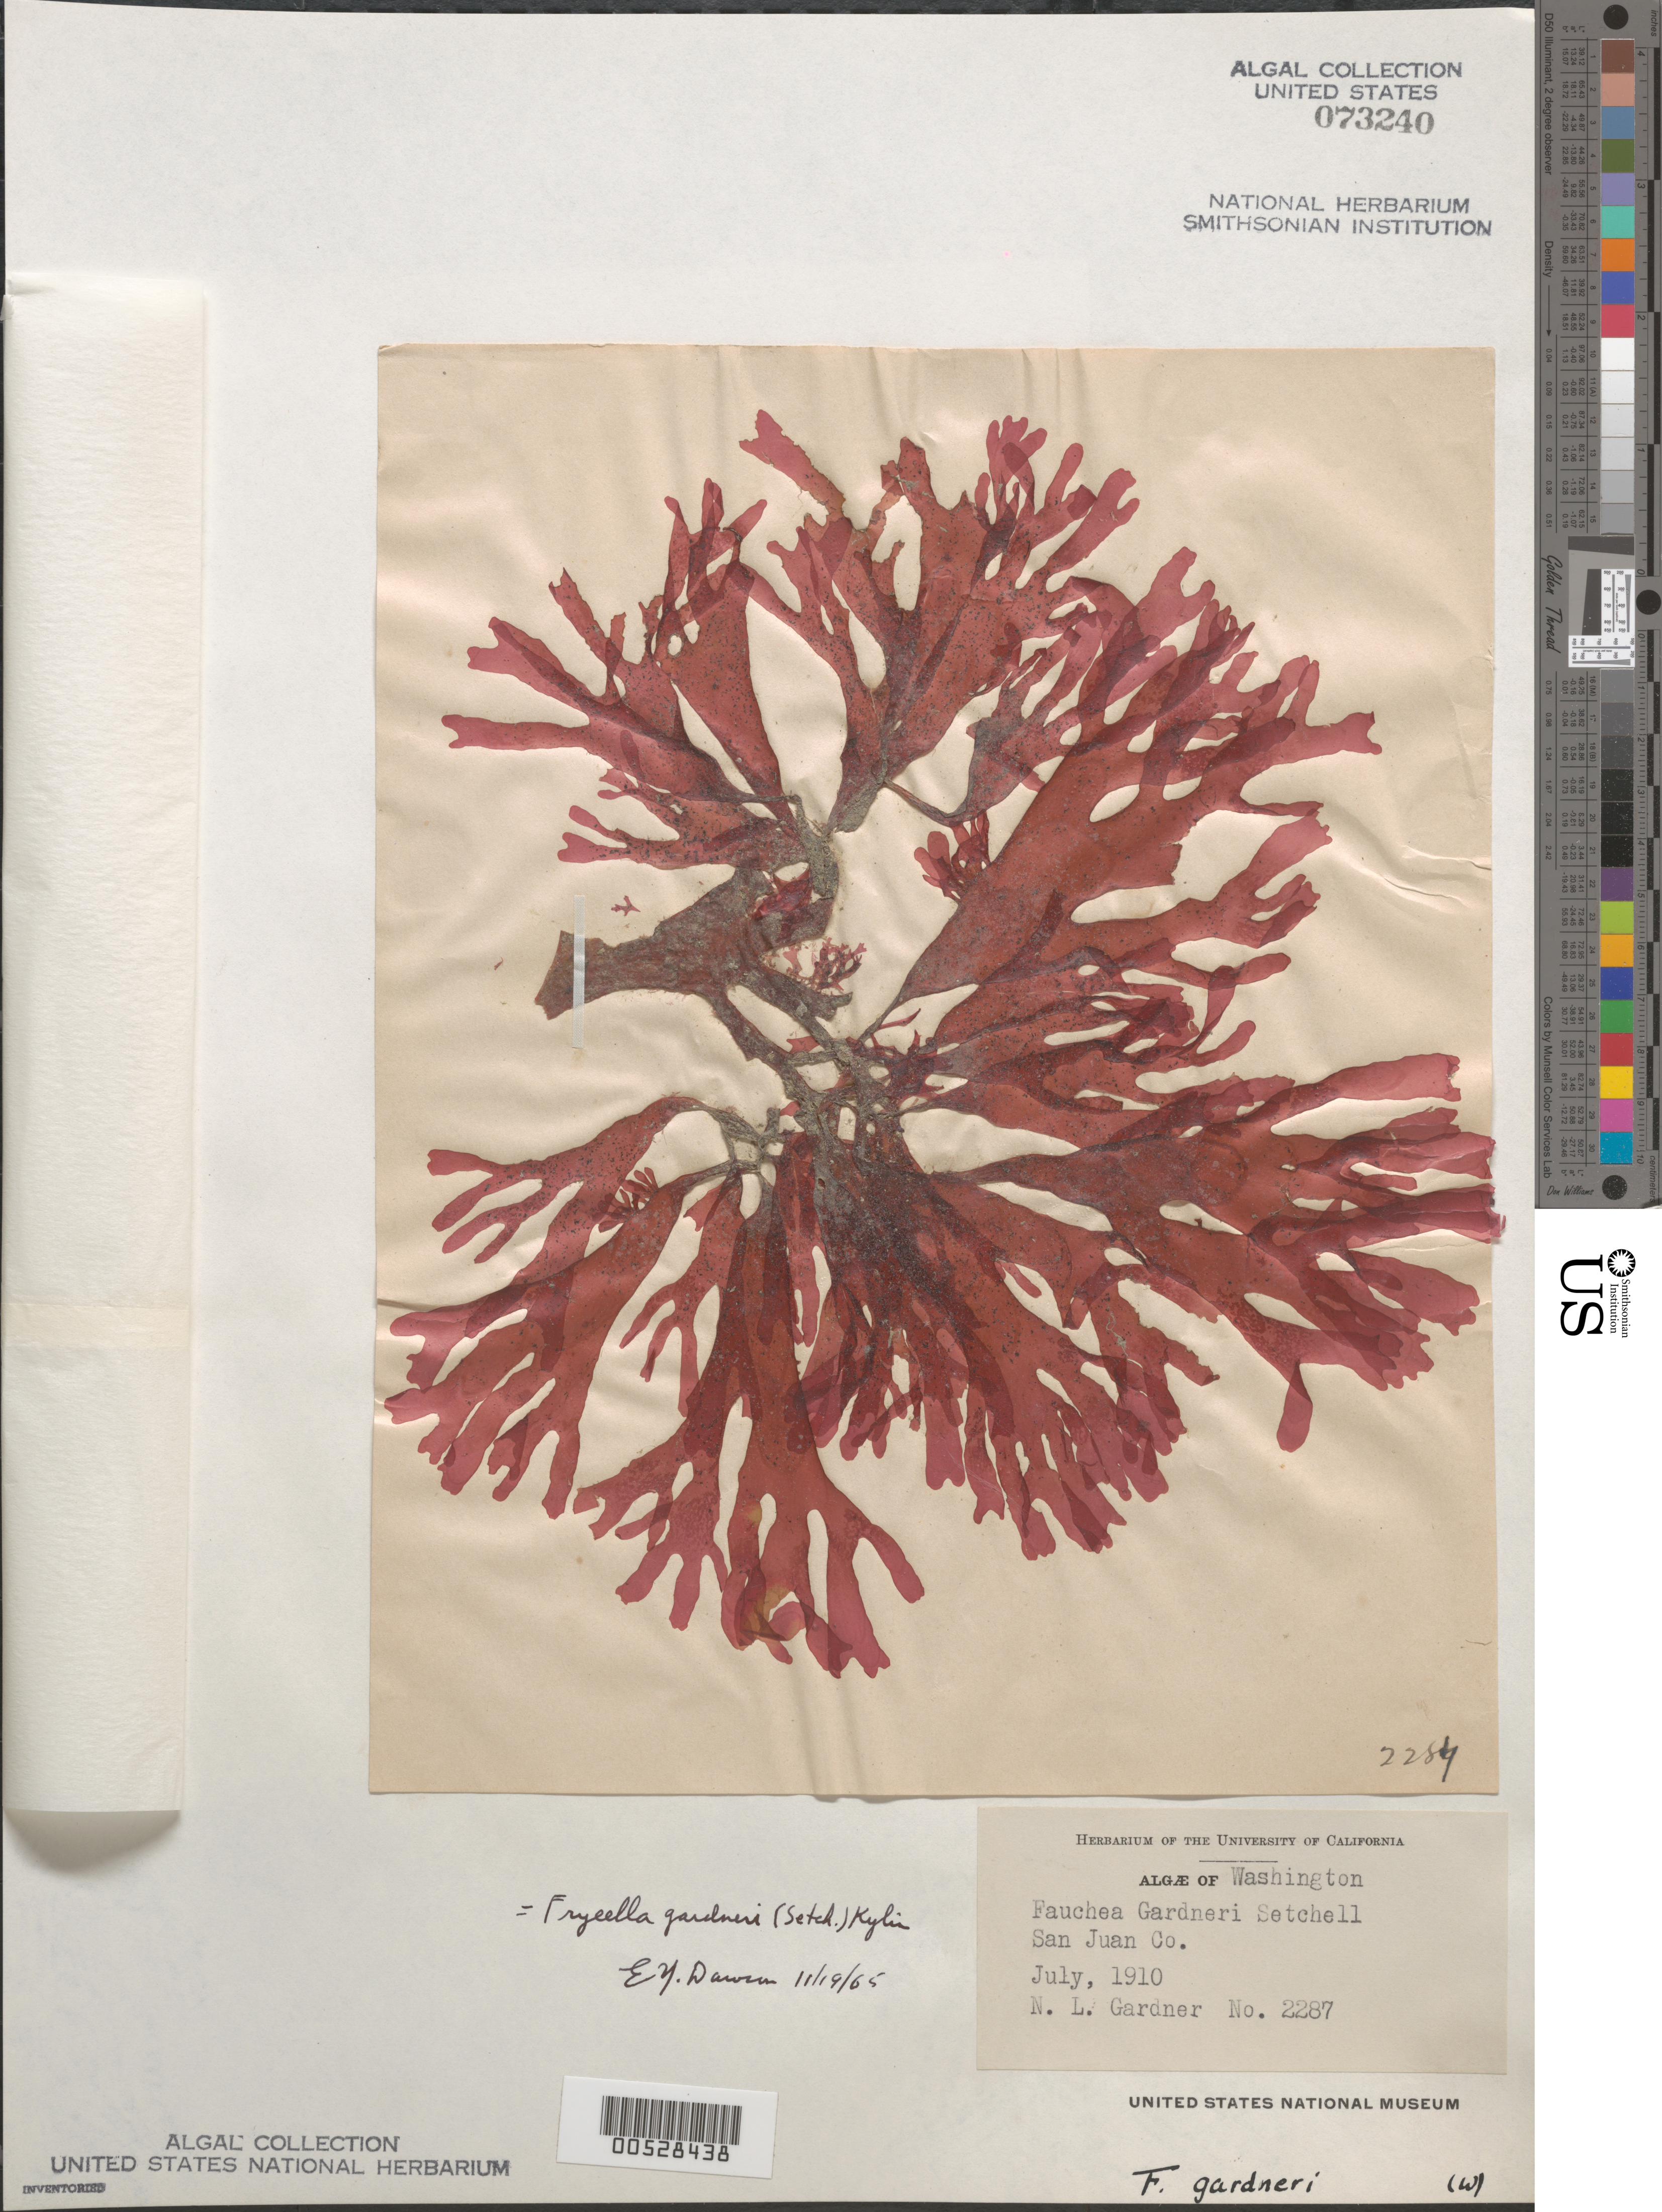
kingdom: Plantae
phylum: Rhodophyta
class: Florideophyceae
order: Rhodymeniales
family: Fryeellaceae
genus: Fryeella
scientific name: Fryeella gardneri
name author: (Setch.) Kylin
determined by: Dawson, E. Y.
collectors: N. Gardner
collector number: NLG 2287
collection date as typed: Jul 1910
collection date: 1910-07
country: United States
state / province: Washington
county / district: San Juan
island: San Juan Islands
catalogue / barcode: US 73240